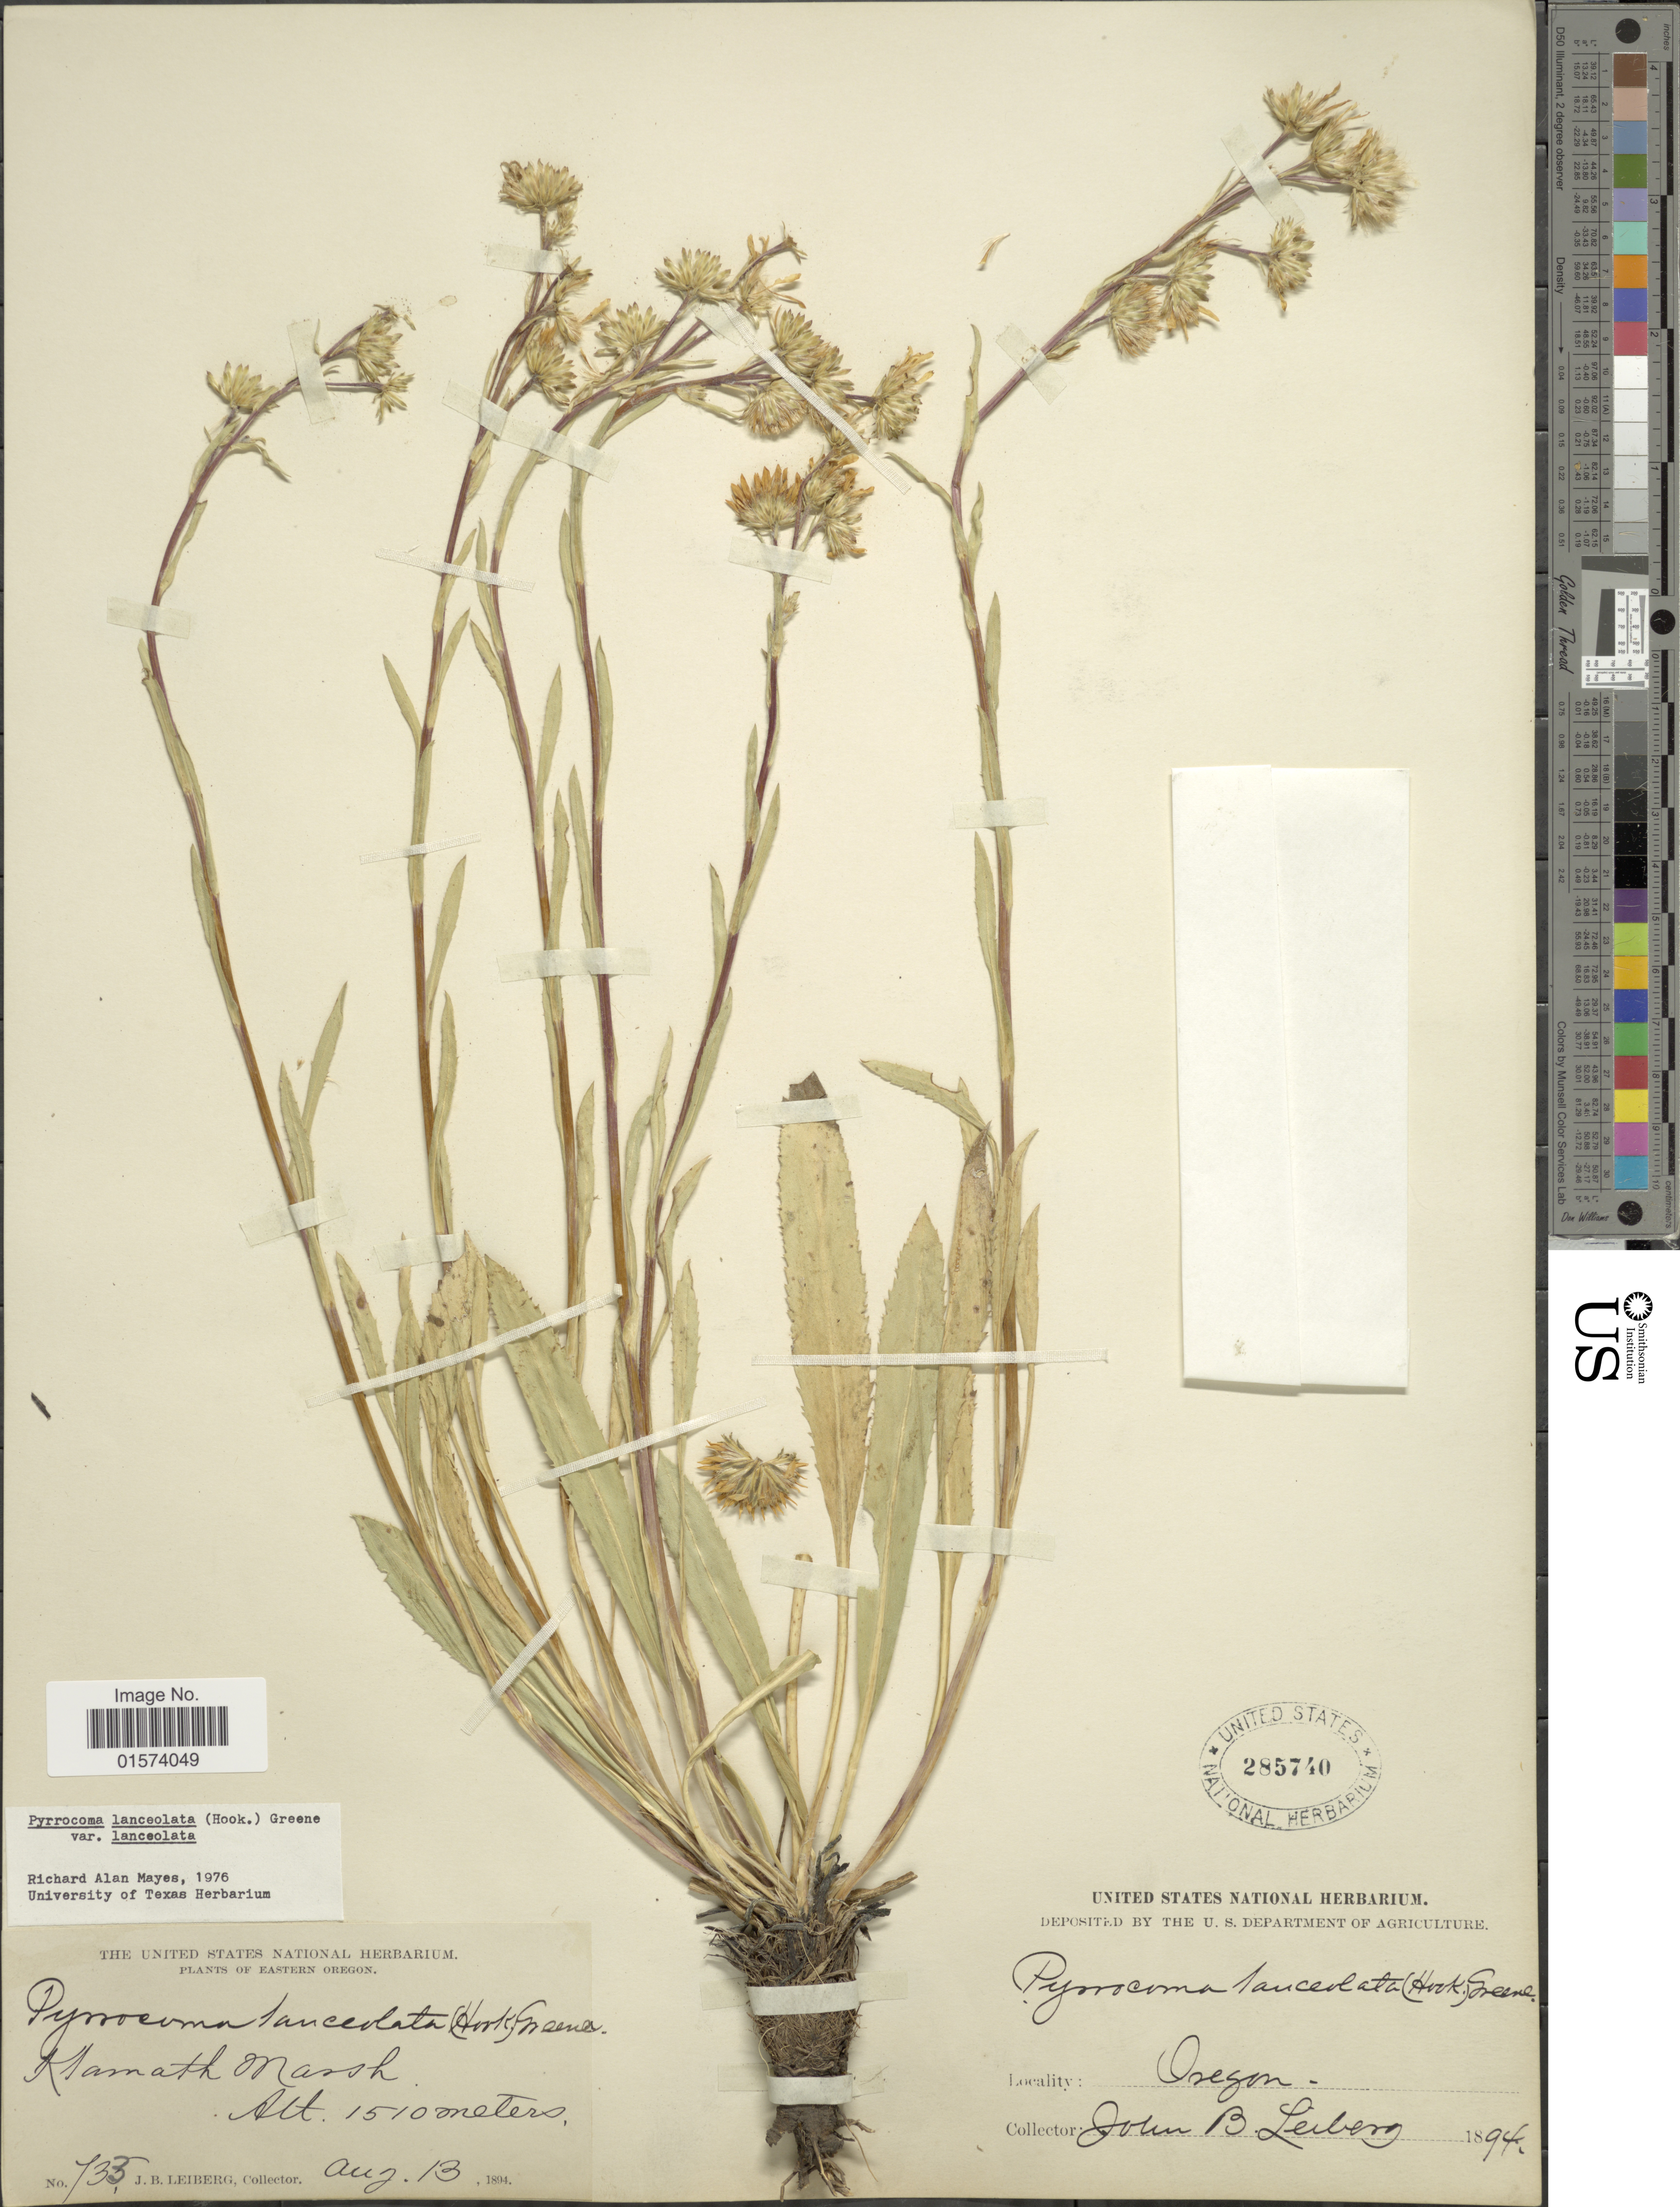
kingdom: Plantae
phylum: Tracheophyta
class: Magnoliopsida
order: Asterales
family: Asteraceae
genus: Pyrrocoma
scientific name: Pyrrocoma lanceolata var. lanceolata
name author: (Hook.) Greene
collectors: J. B. Leiberg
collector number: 733*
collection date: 1894-08-13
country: United States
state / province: Oregon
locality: Klamath Marsh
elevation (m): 1510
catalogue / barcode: US 285740